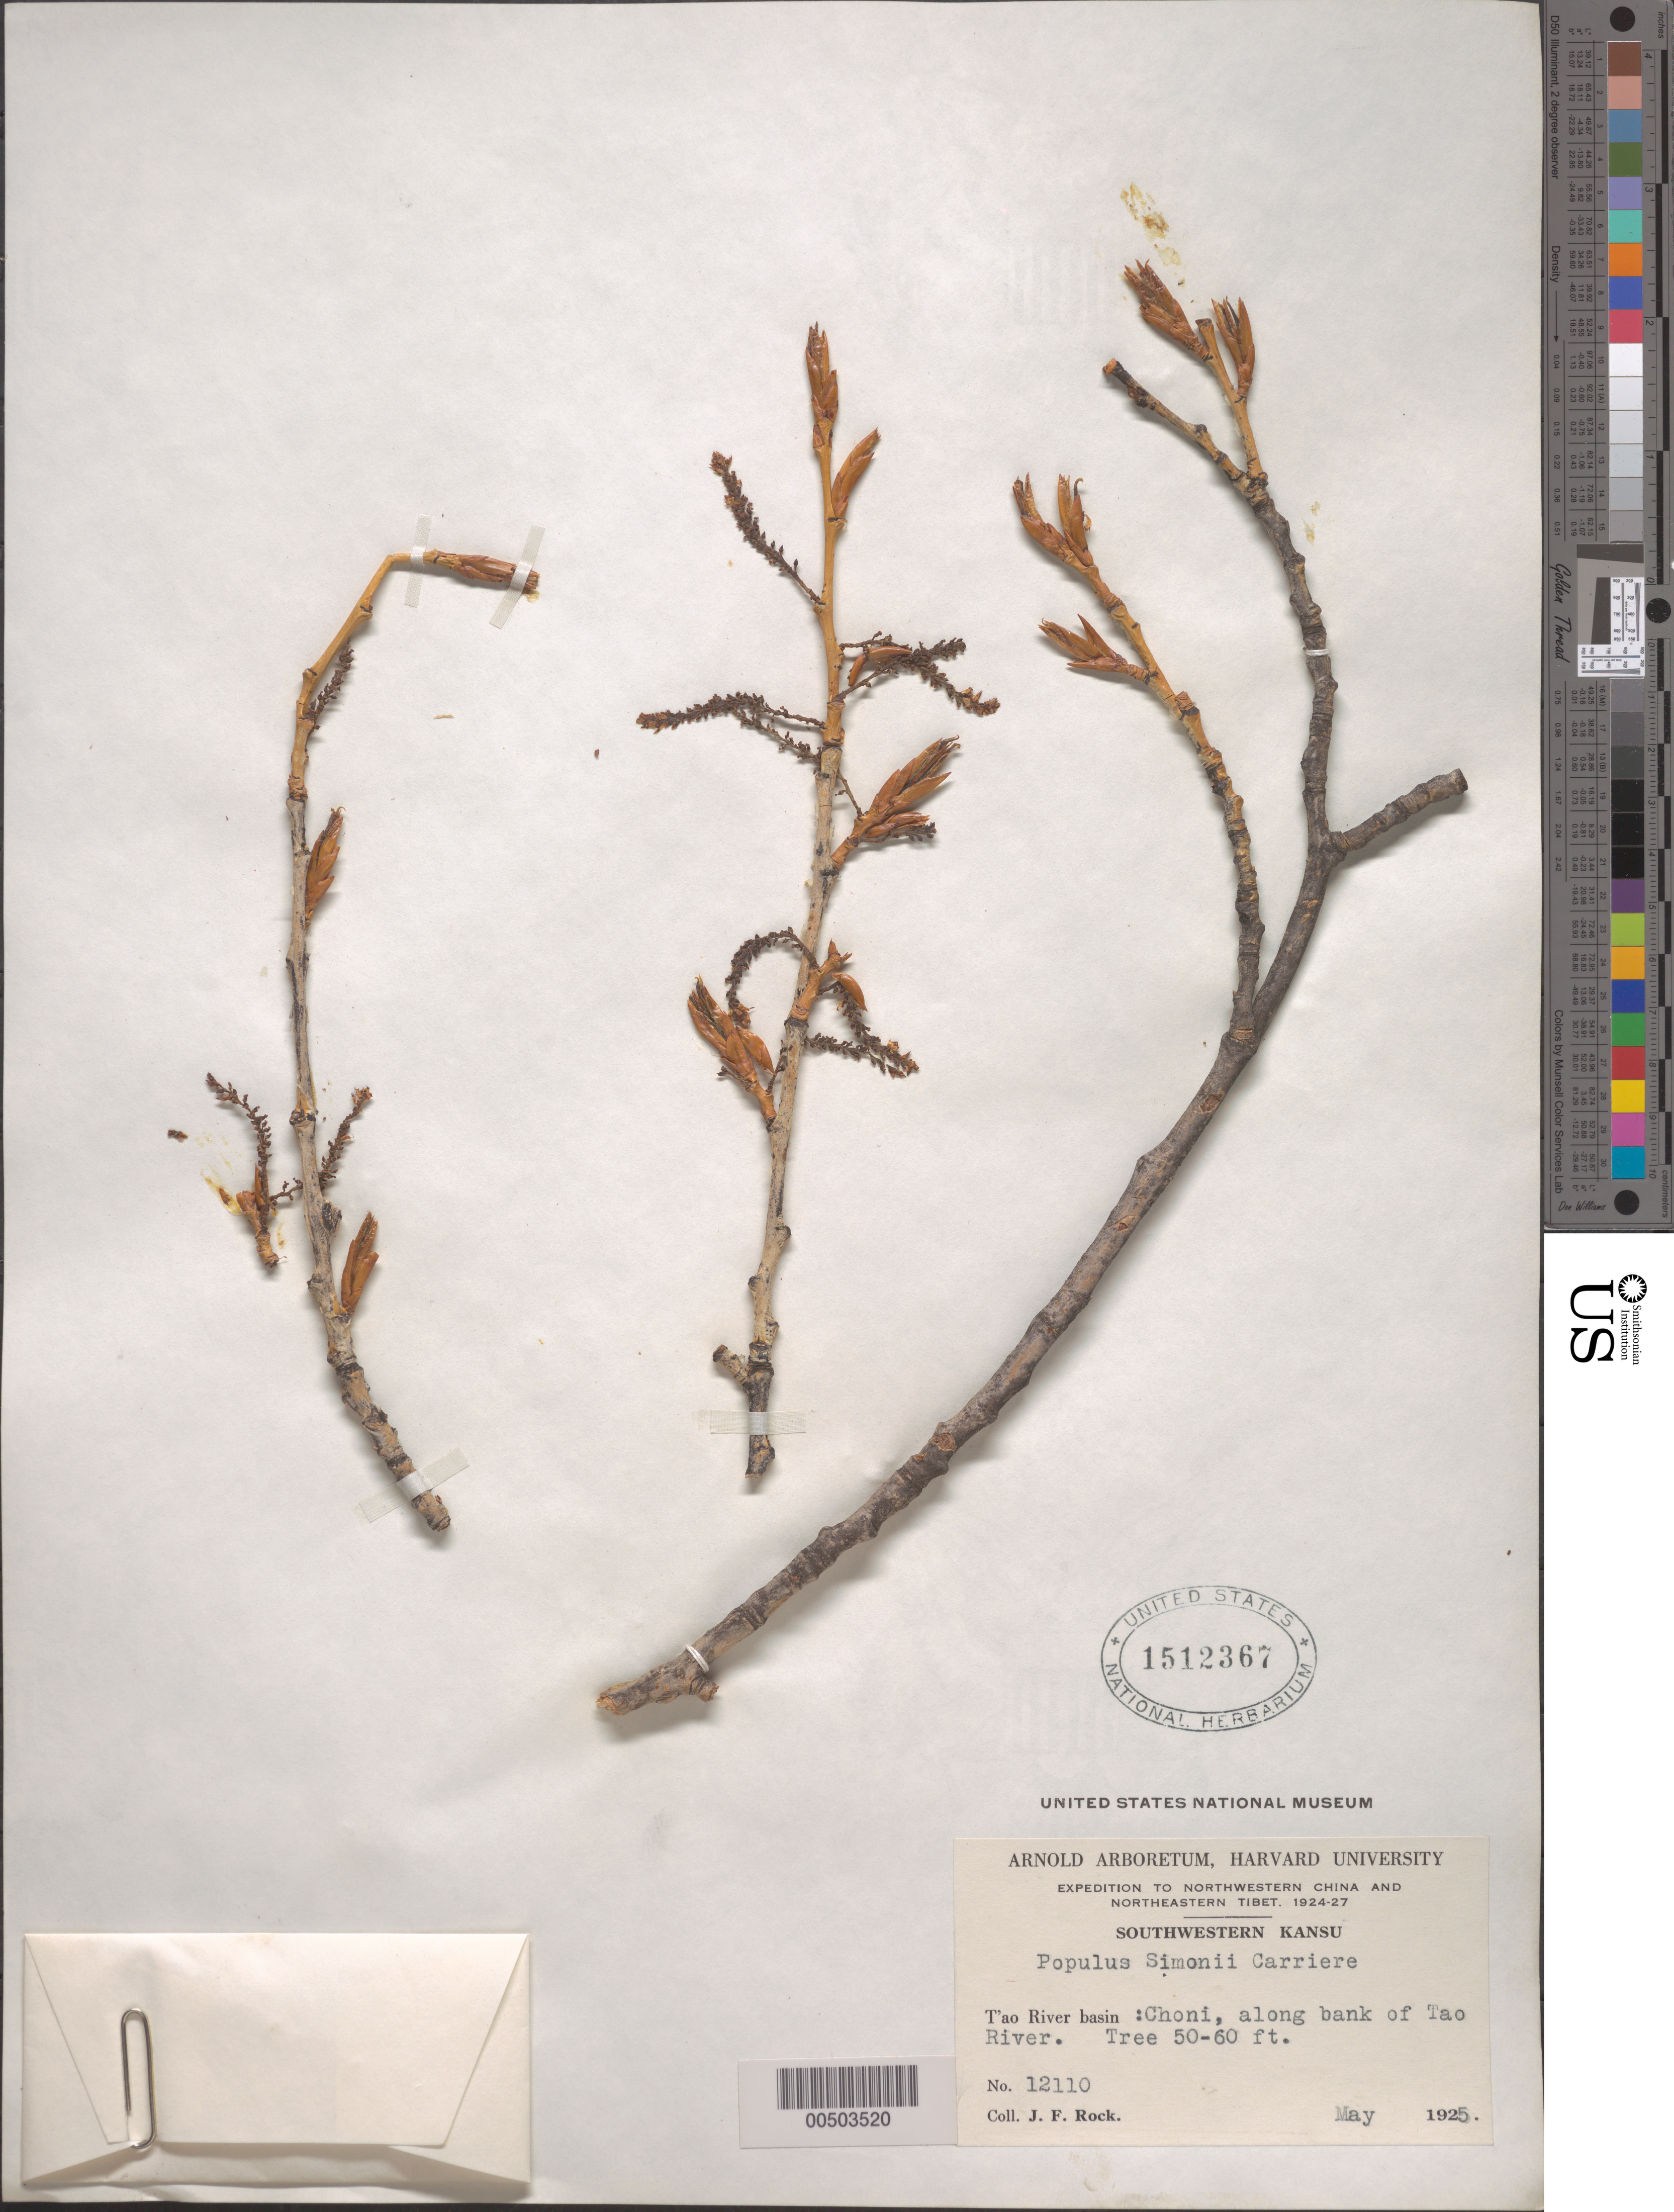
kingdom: Plantae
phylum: Tracheophyta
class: Magnoliopsida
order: Malpighiales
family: Salicaceae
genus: Populus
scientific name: Populus simonii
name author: Carrière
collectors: J. F. Rock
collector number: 12110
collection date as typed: May 1925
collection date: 1925-05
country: China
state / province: Gansu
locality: Choni, along bank of Tao River.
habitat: Tree 50-60 ft.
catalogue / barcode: US 1512367